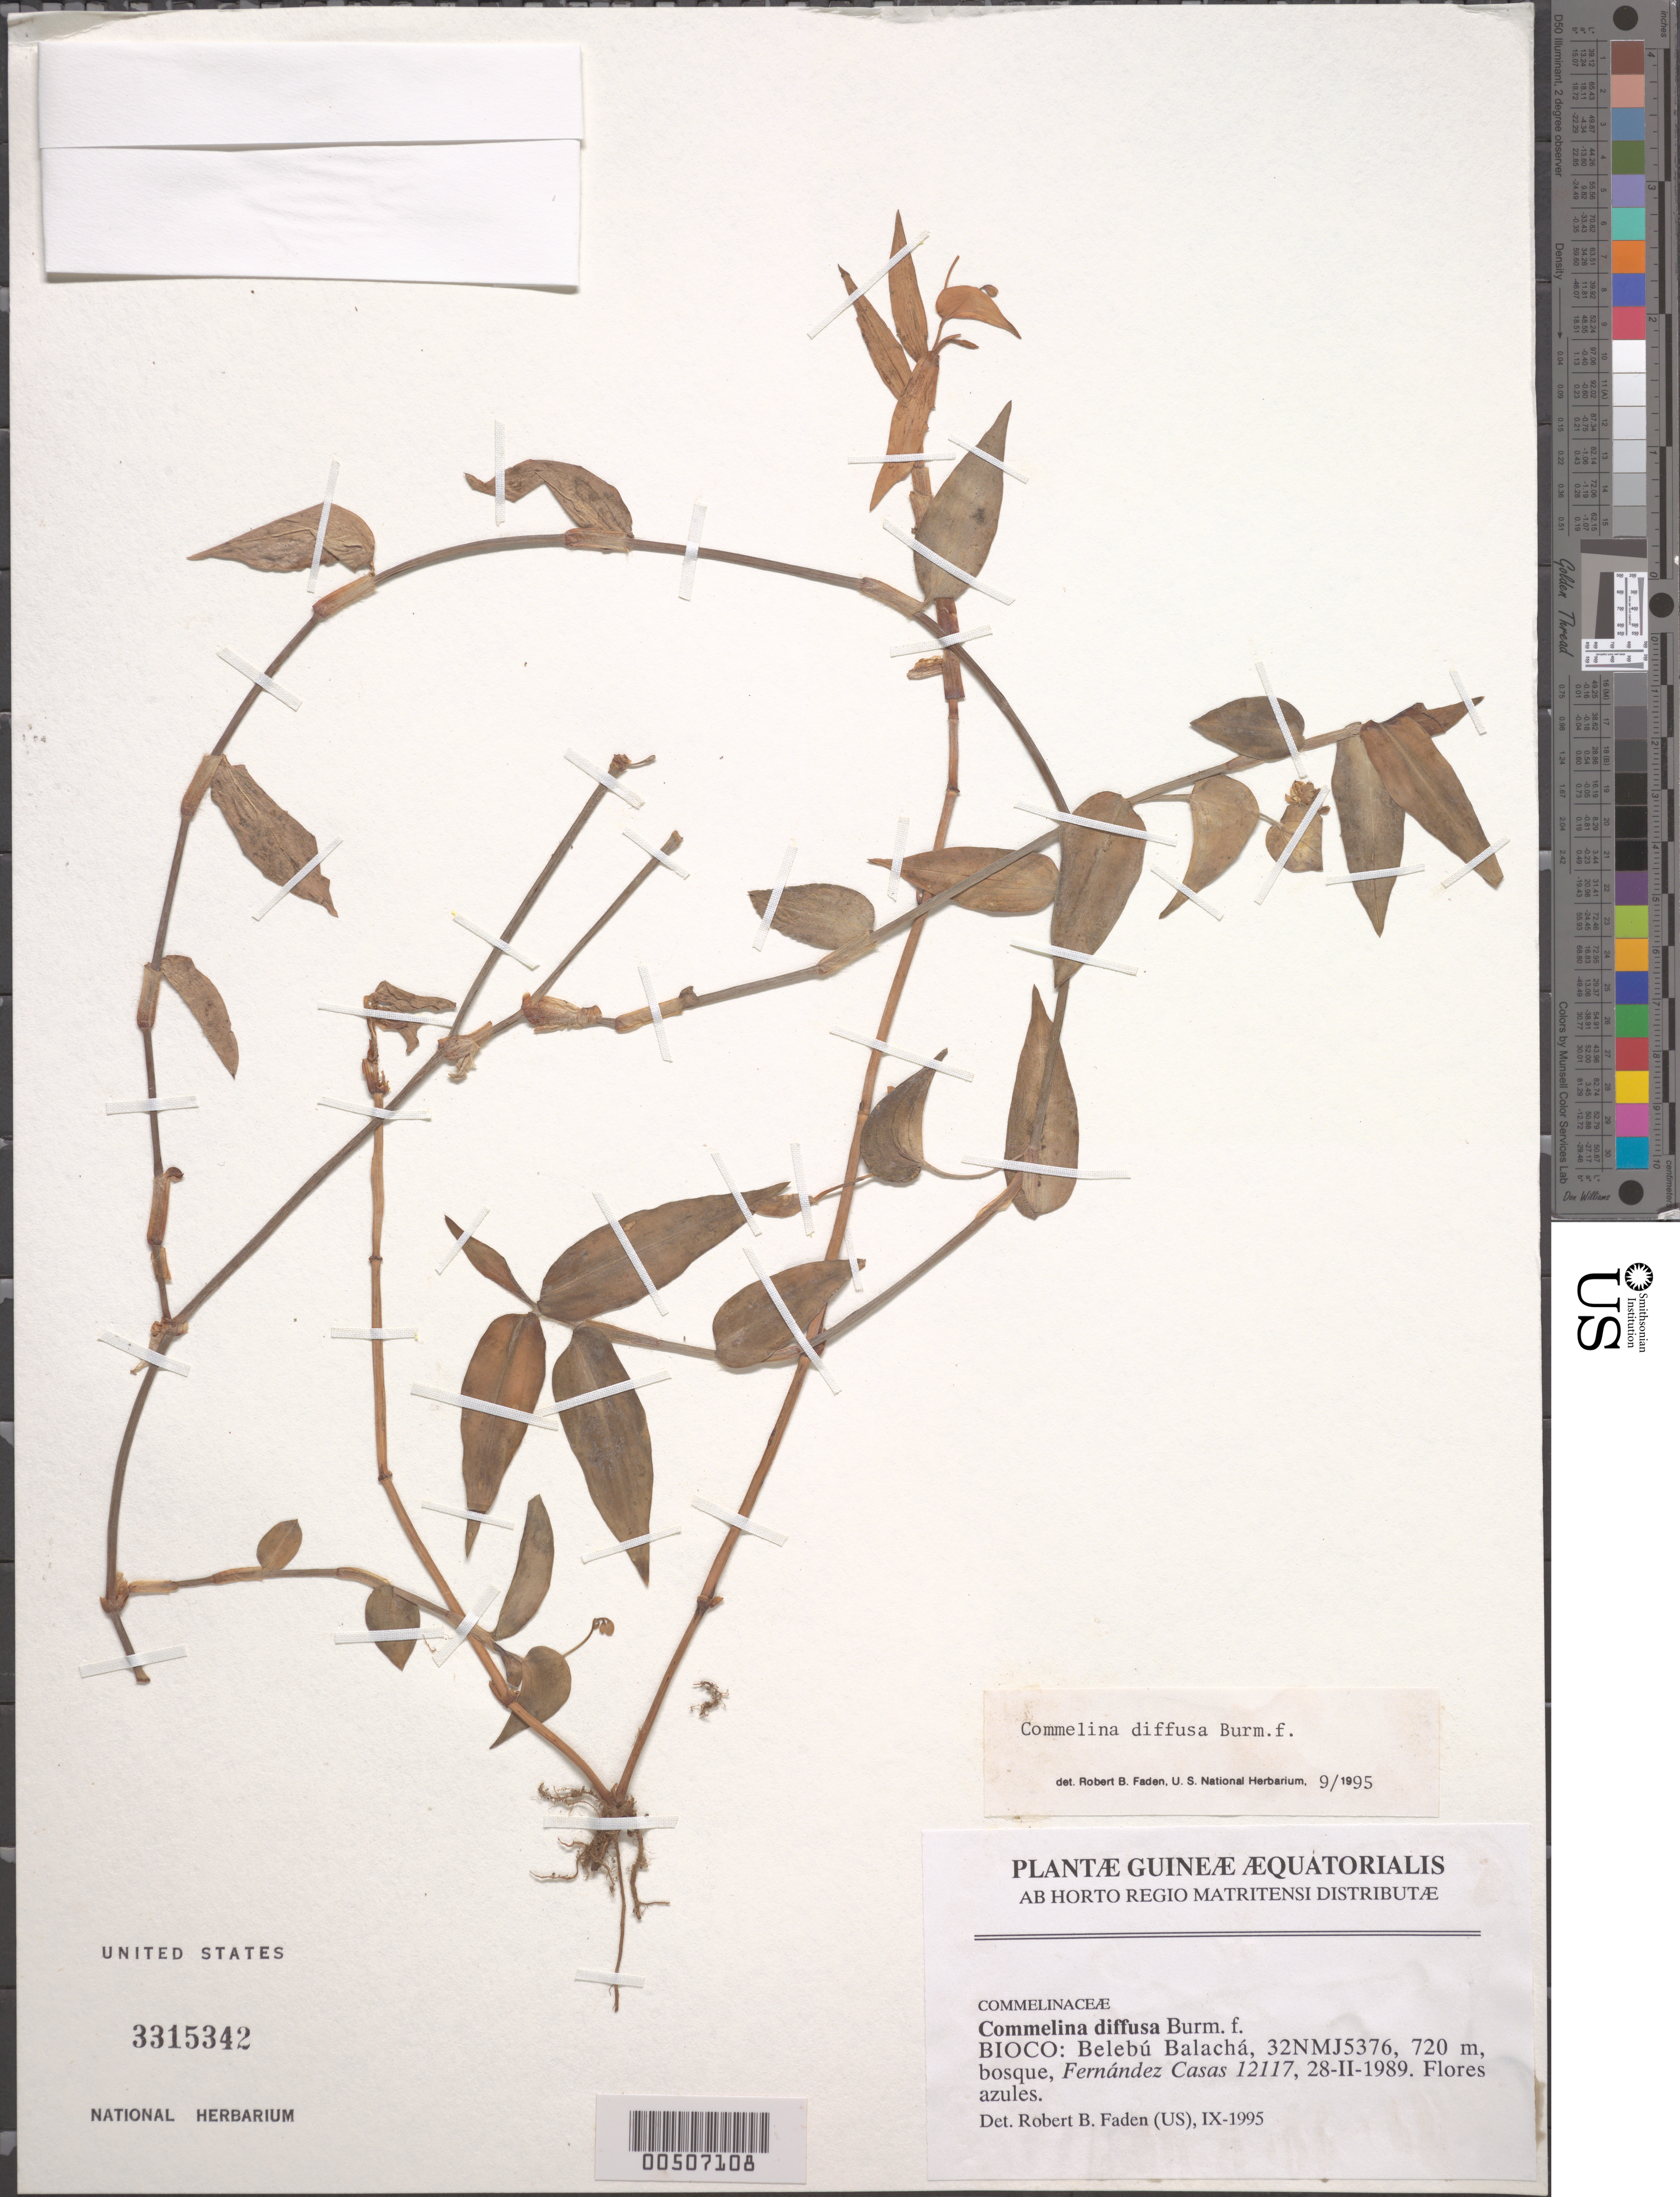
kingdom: Plantae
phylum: Tracheophyta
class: Liliopsida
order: Commelinales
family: Commelinaceae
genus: Commelina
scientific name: Commelina diffusa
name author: Burm. f.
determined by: Faden, Robert B., (US), Smithsonian Institution - National Museum of Natural History (UNITED STATES)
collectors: F. Casas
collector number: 12117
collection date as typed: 28 Feb 1989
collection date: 1989-02-28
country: Equatorial Guinea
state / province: Bioko Norte / Bioko Sur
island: Bioko Island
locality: Belebu Balacha. [former Province of Fernando Pó (Bioko).]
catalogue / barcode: US 3315342